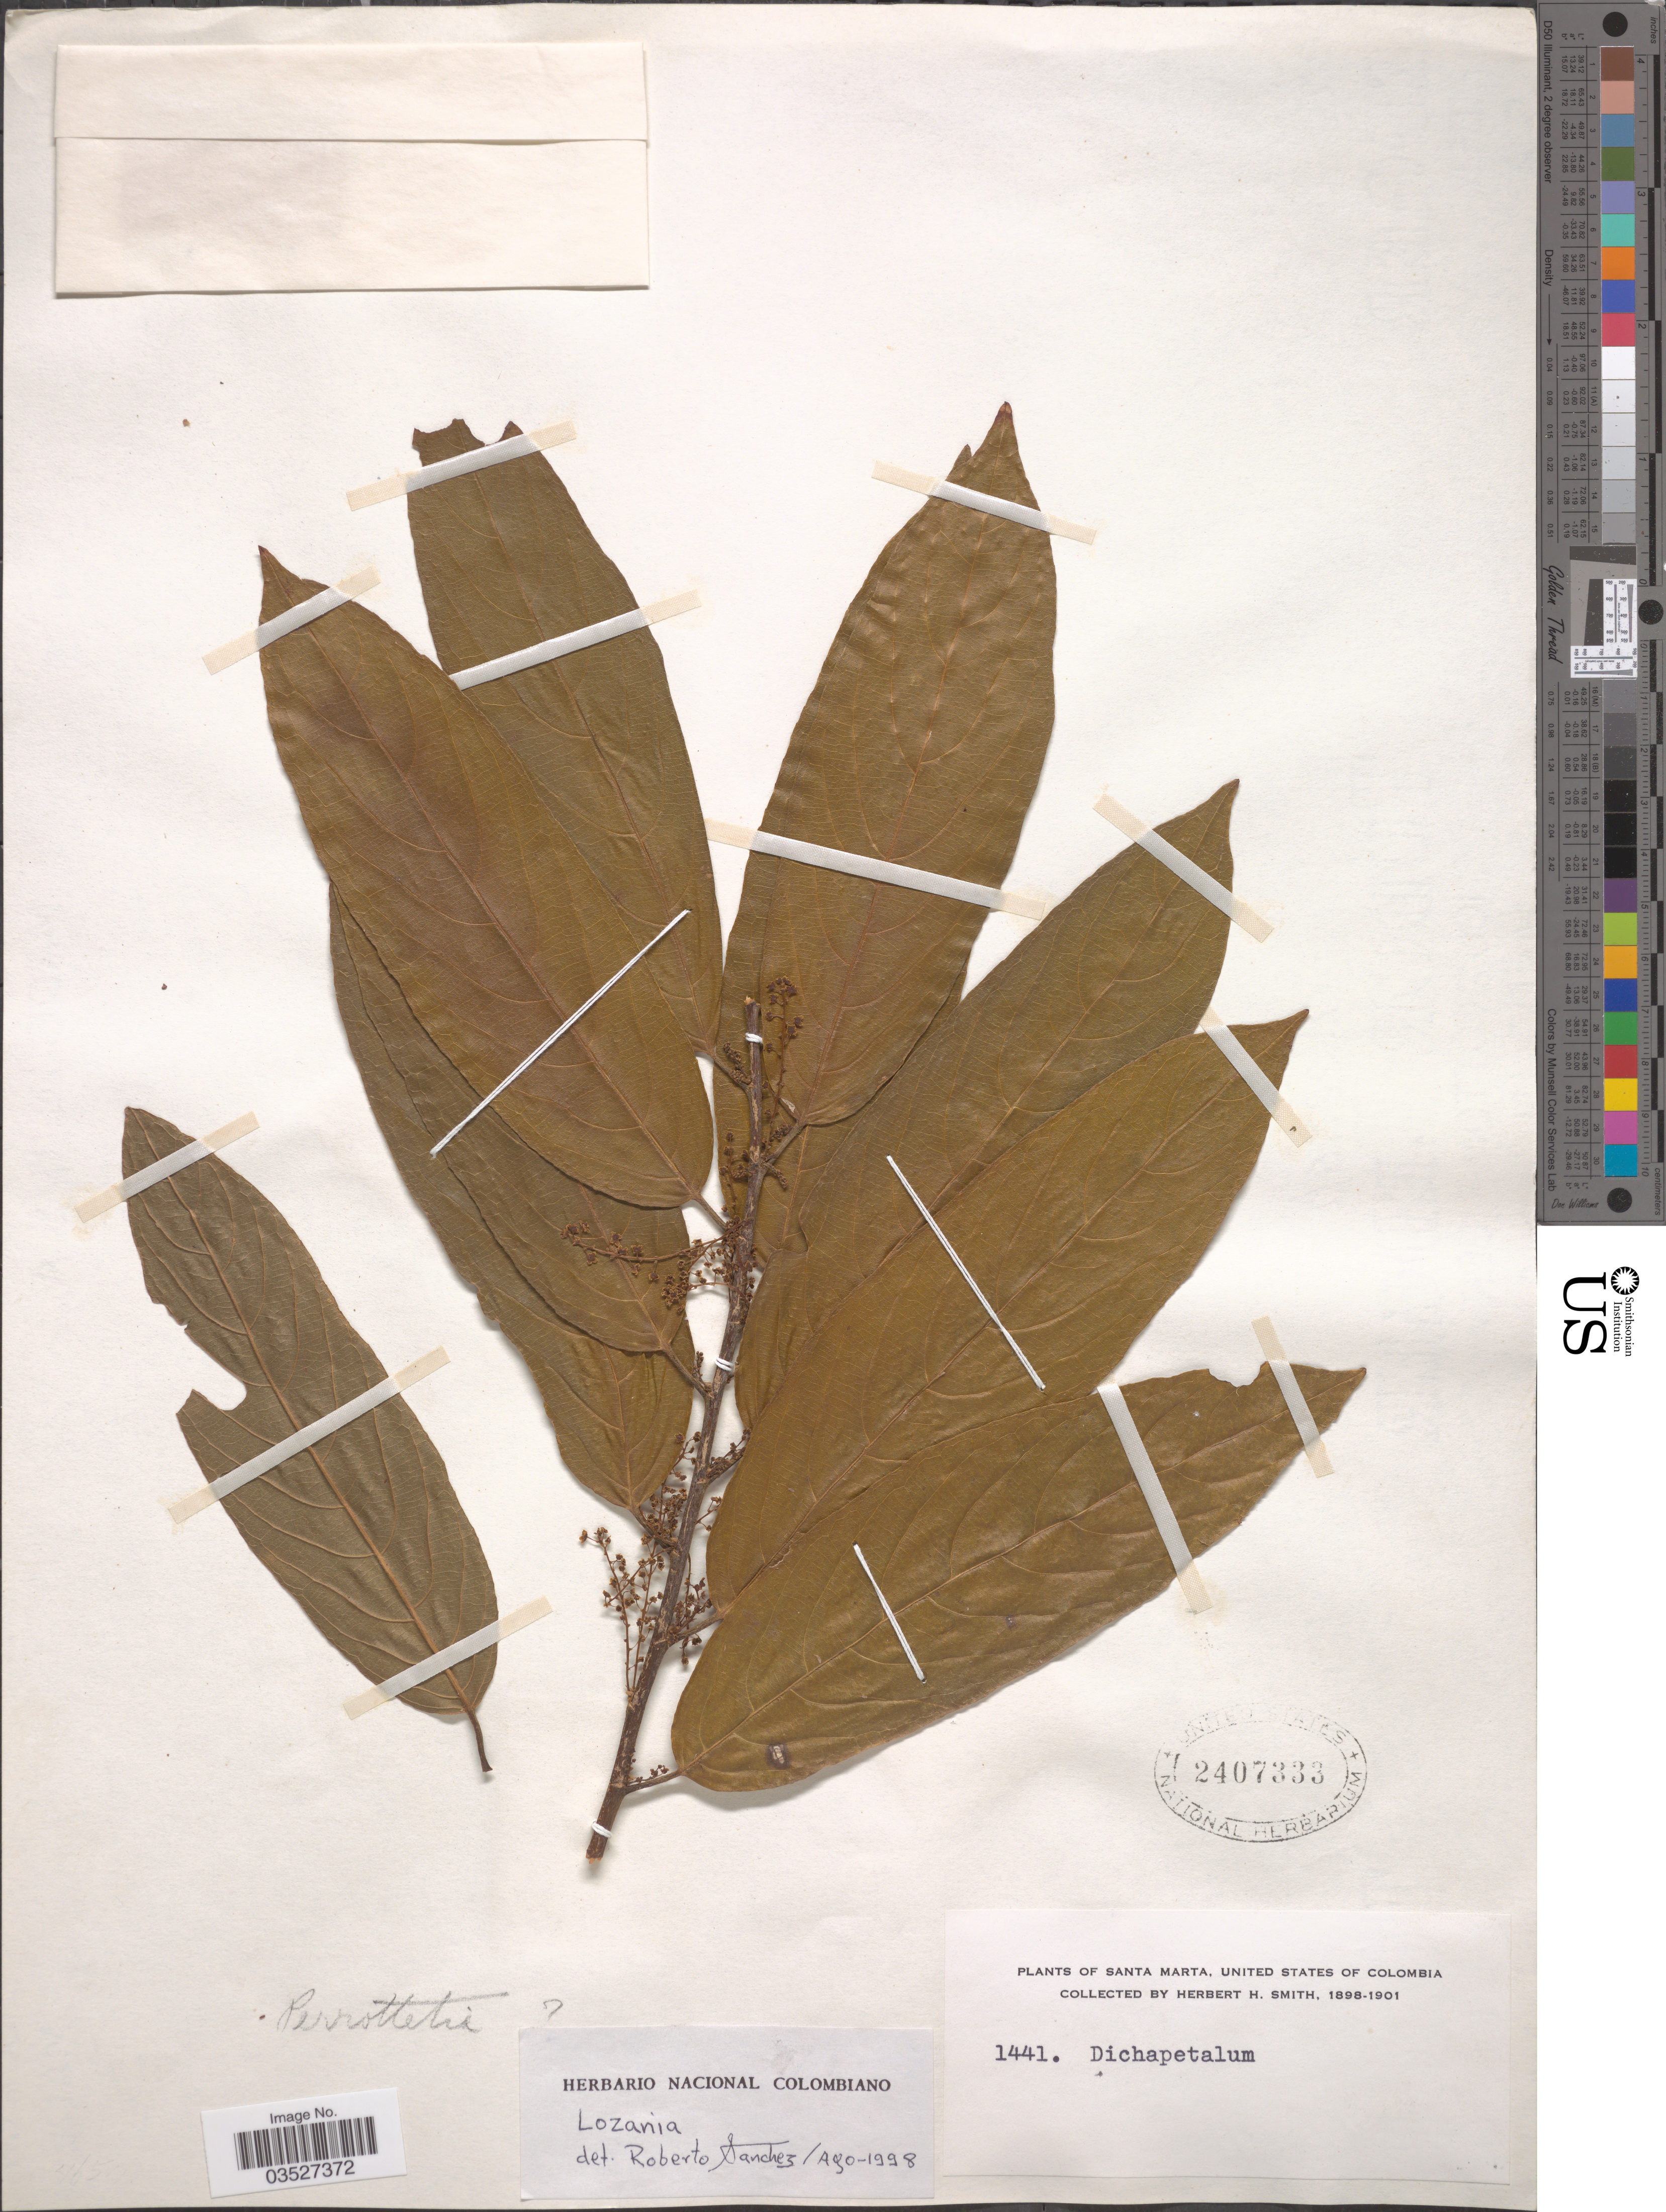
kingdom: Plantae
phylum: Tracheophyta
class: Magnoliopsida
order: Malpighiales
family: Lacistemataceae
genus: Lozania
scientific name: Lozania sp.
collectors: Herbert H. Smith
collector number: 1441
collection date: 1898/1901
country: Colombia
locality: Santa Marta, United States of Colombia.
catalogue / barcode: US 2407333